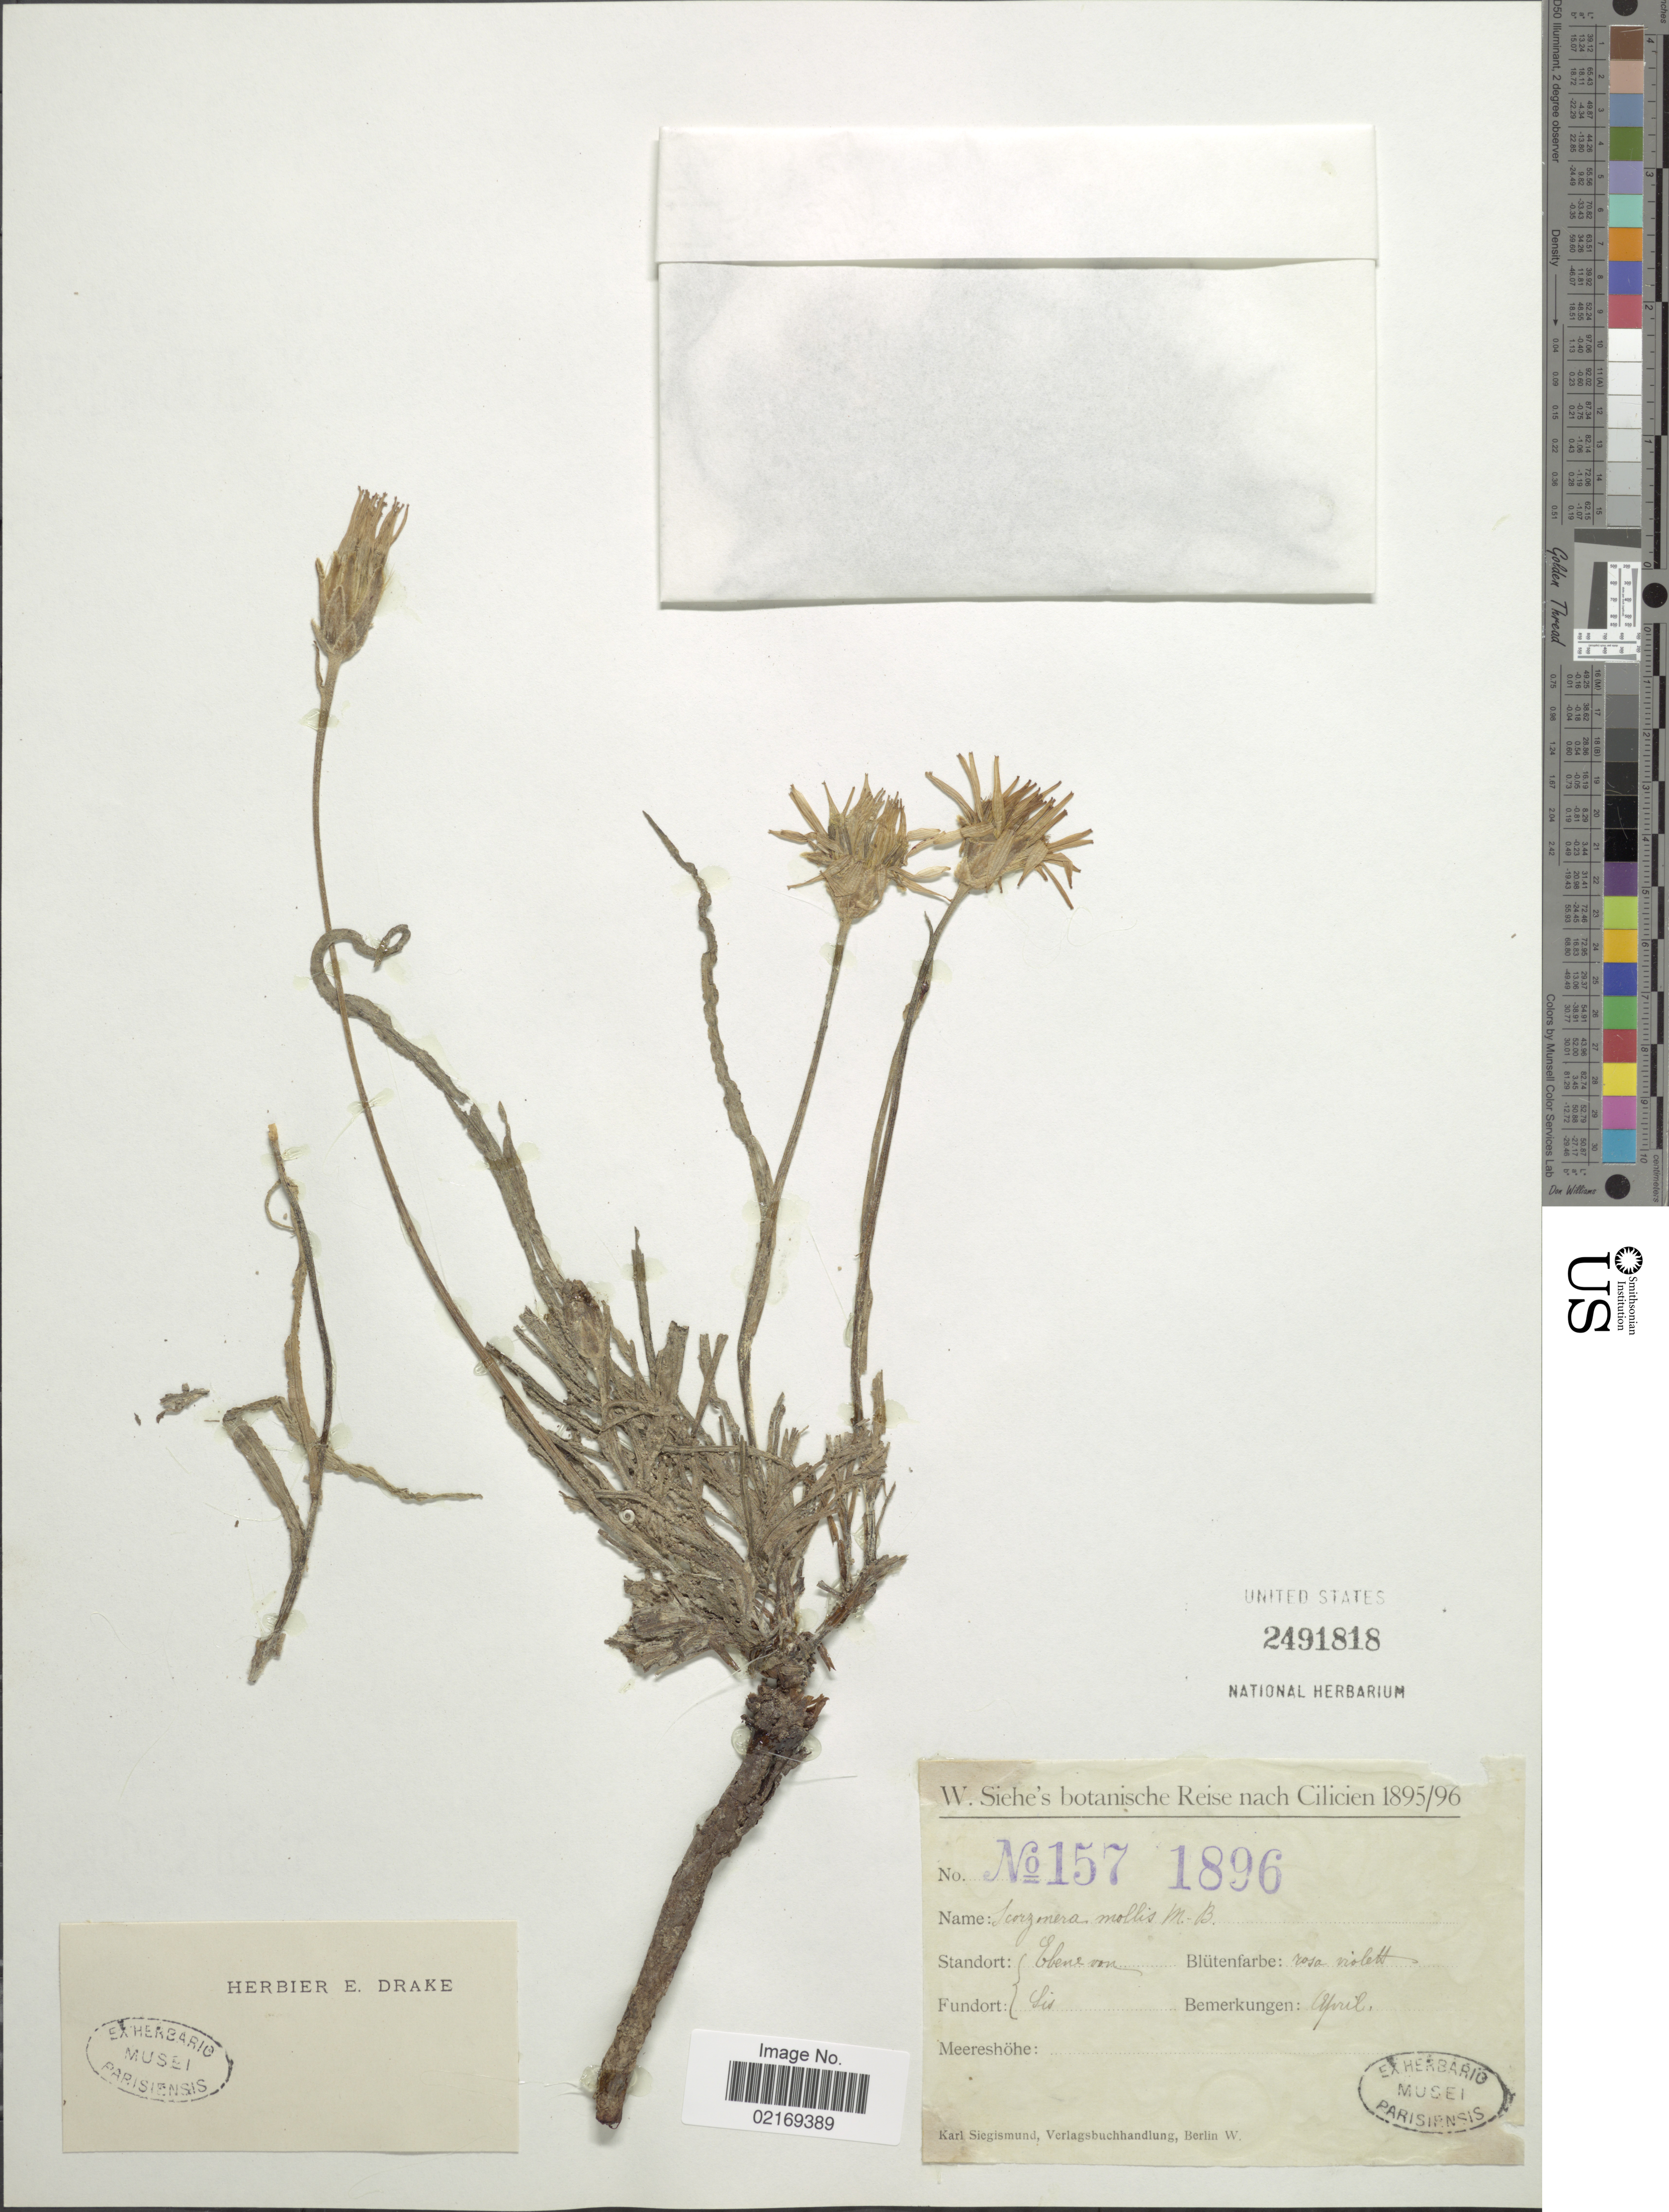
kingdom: Plantae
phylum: Tracheophyta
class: Magnoliopsida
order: Asterales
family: Asteraceae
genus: Scorzonera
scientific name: Scorzonera mollis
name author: M. Bieb.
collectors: W. Siehe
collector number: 157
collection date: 1896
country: Turkey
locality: Cilicien, Ebene von Sis. [interpreted]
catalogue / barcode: US 2491818